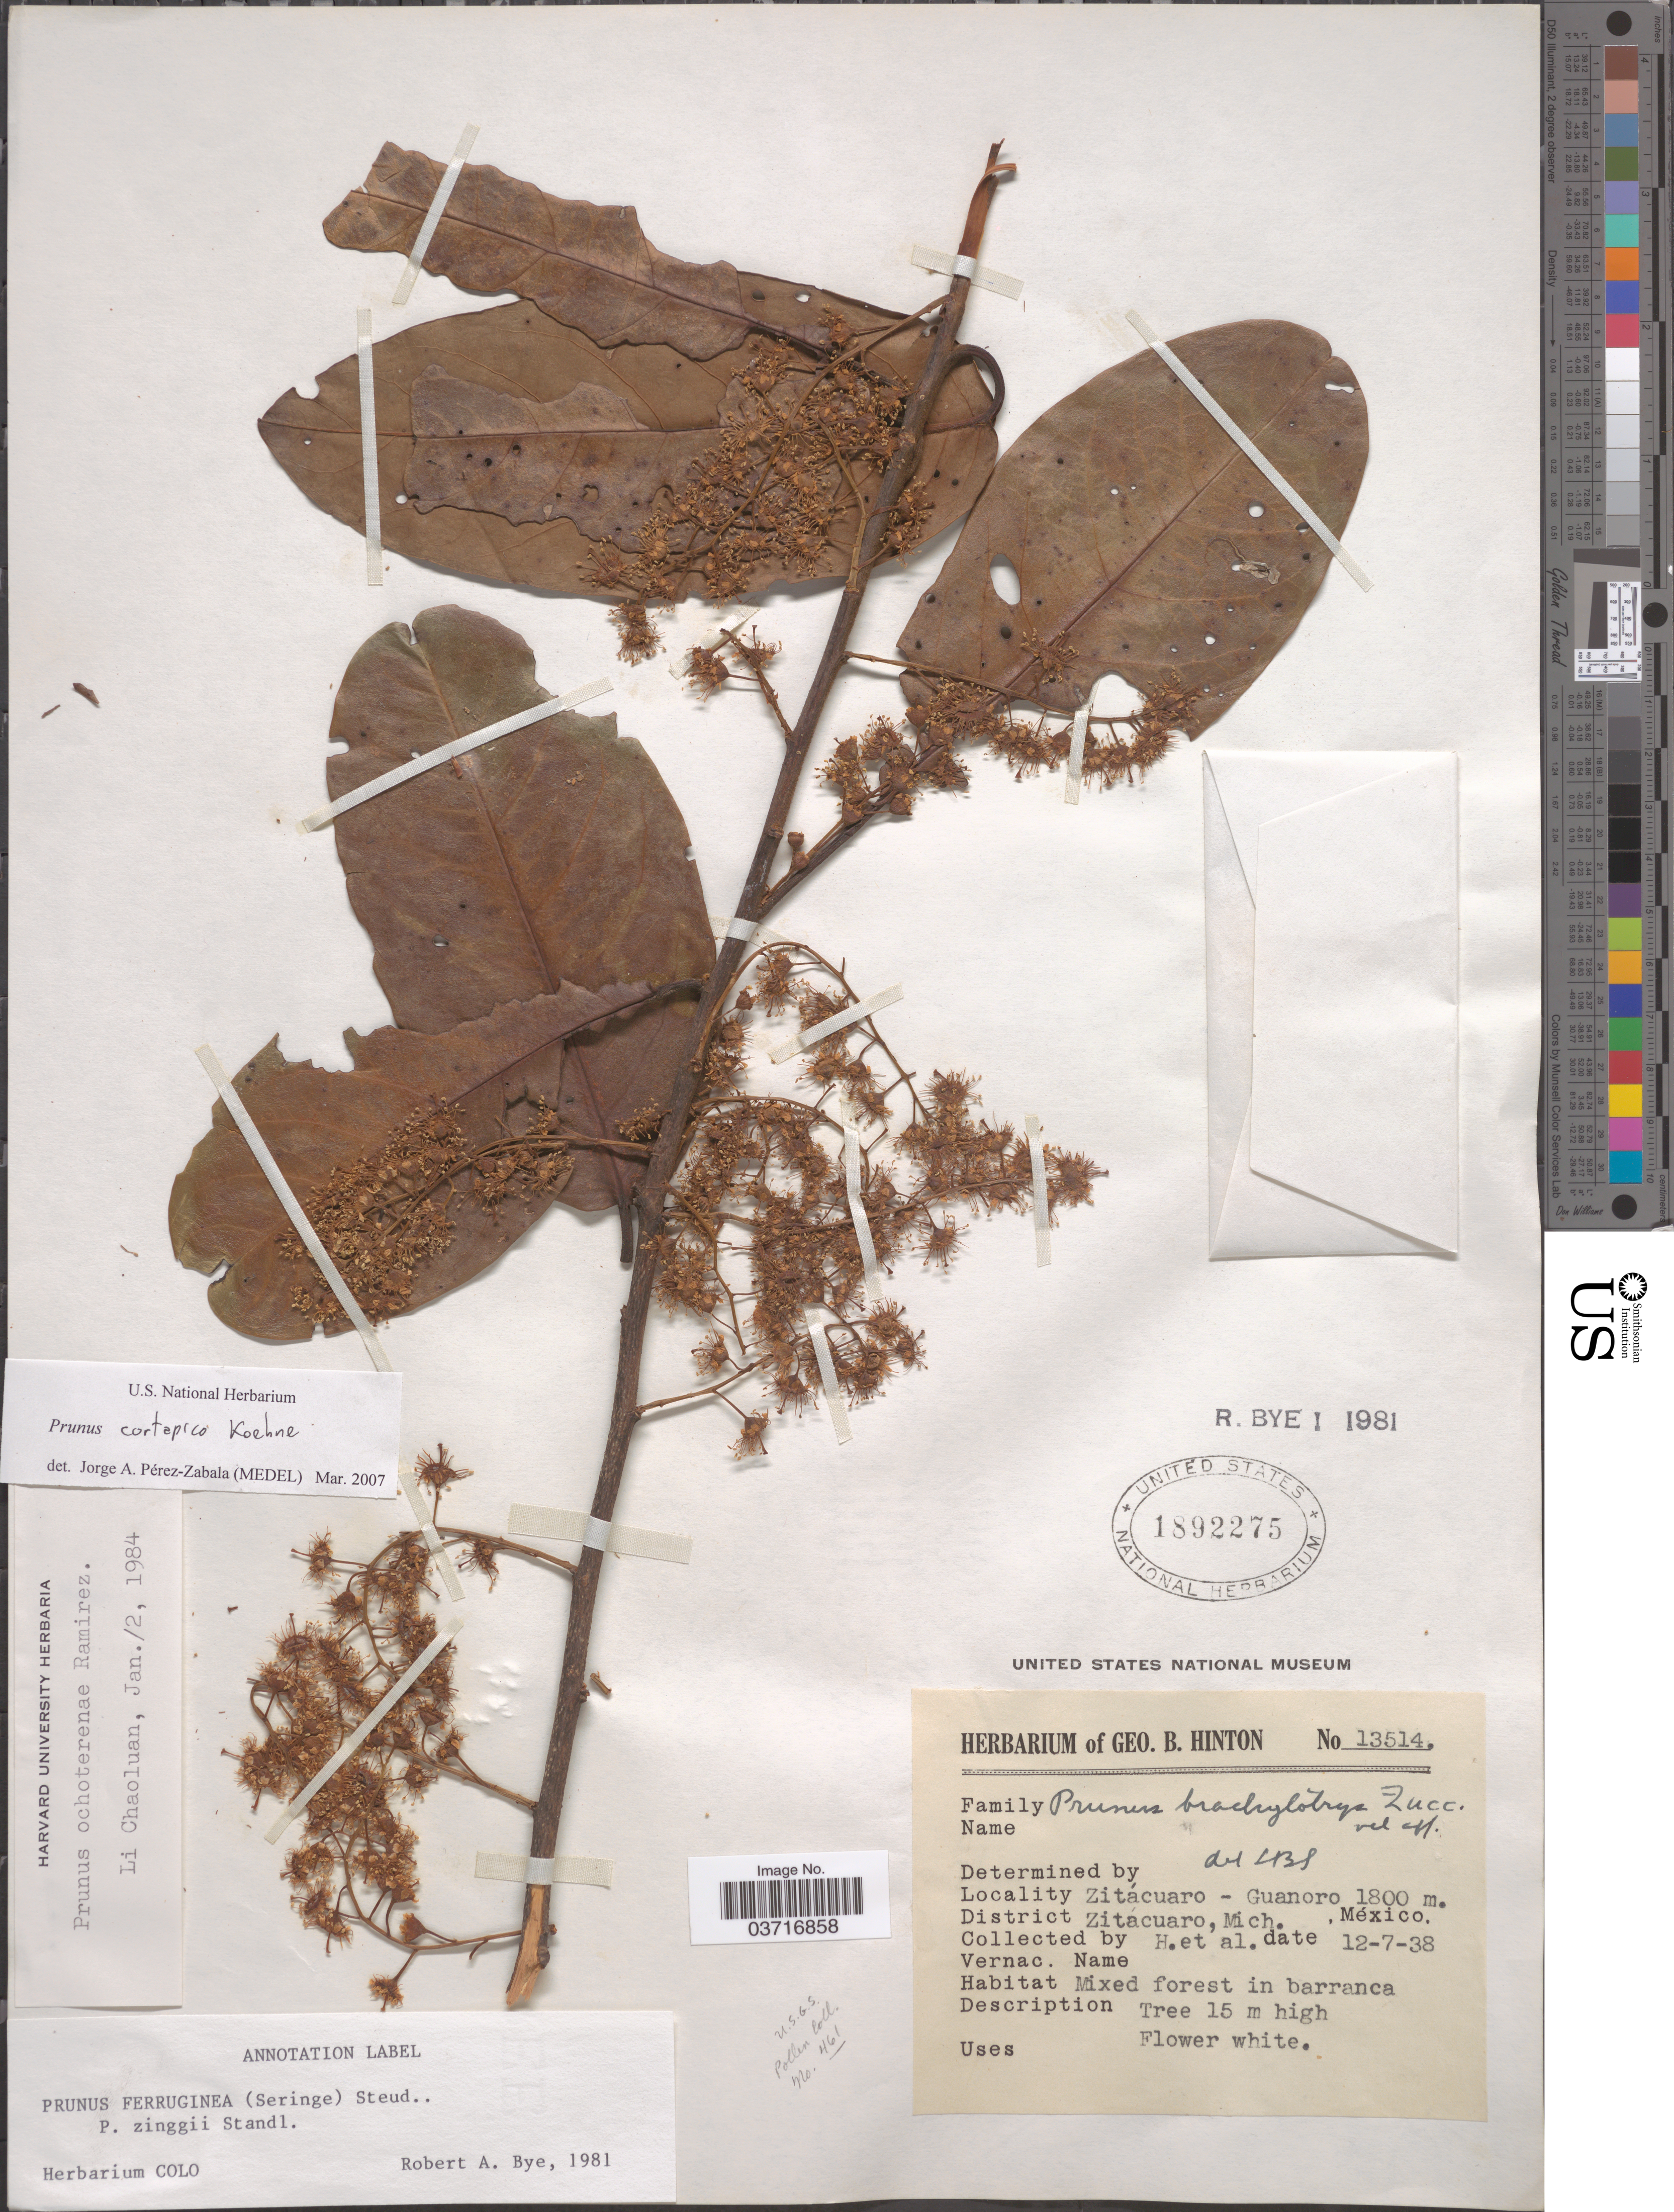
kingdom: Plantae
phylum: Tracheophyta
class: Magnoliopsida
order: Rosales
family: Rosaceae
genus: Prunus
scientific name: Prunus cortapico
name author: Kerber ex Koehne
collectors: G. B. Hinton & et al.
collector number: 13514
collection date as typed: Transcribed d/m/y: 12/7/38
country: Mexico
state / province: Michoacán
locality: Zitácuaro - Guanoro. District Zitácuaro.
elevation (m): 1800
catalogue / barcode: US 1892275